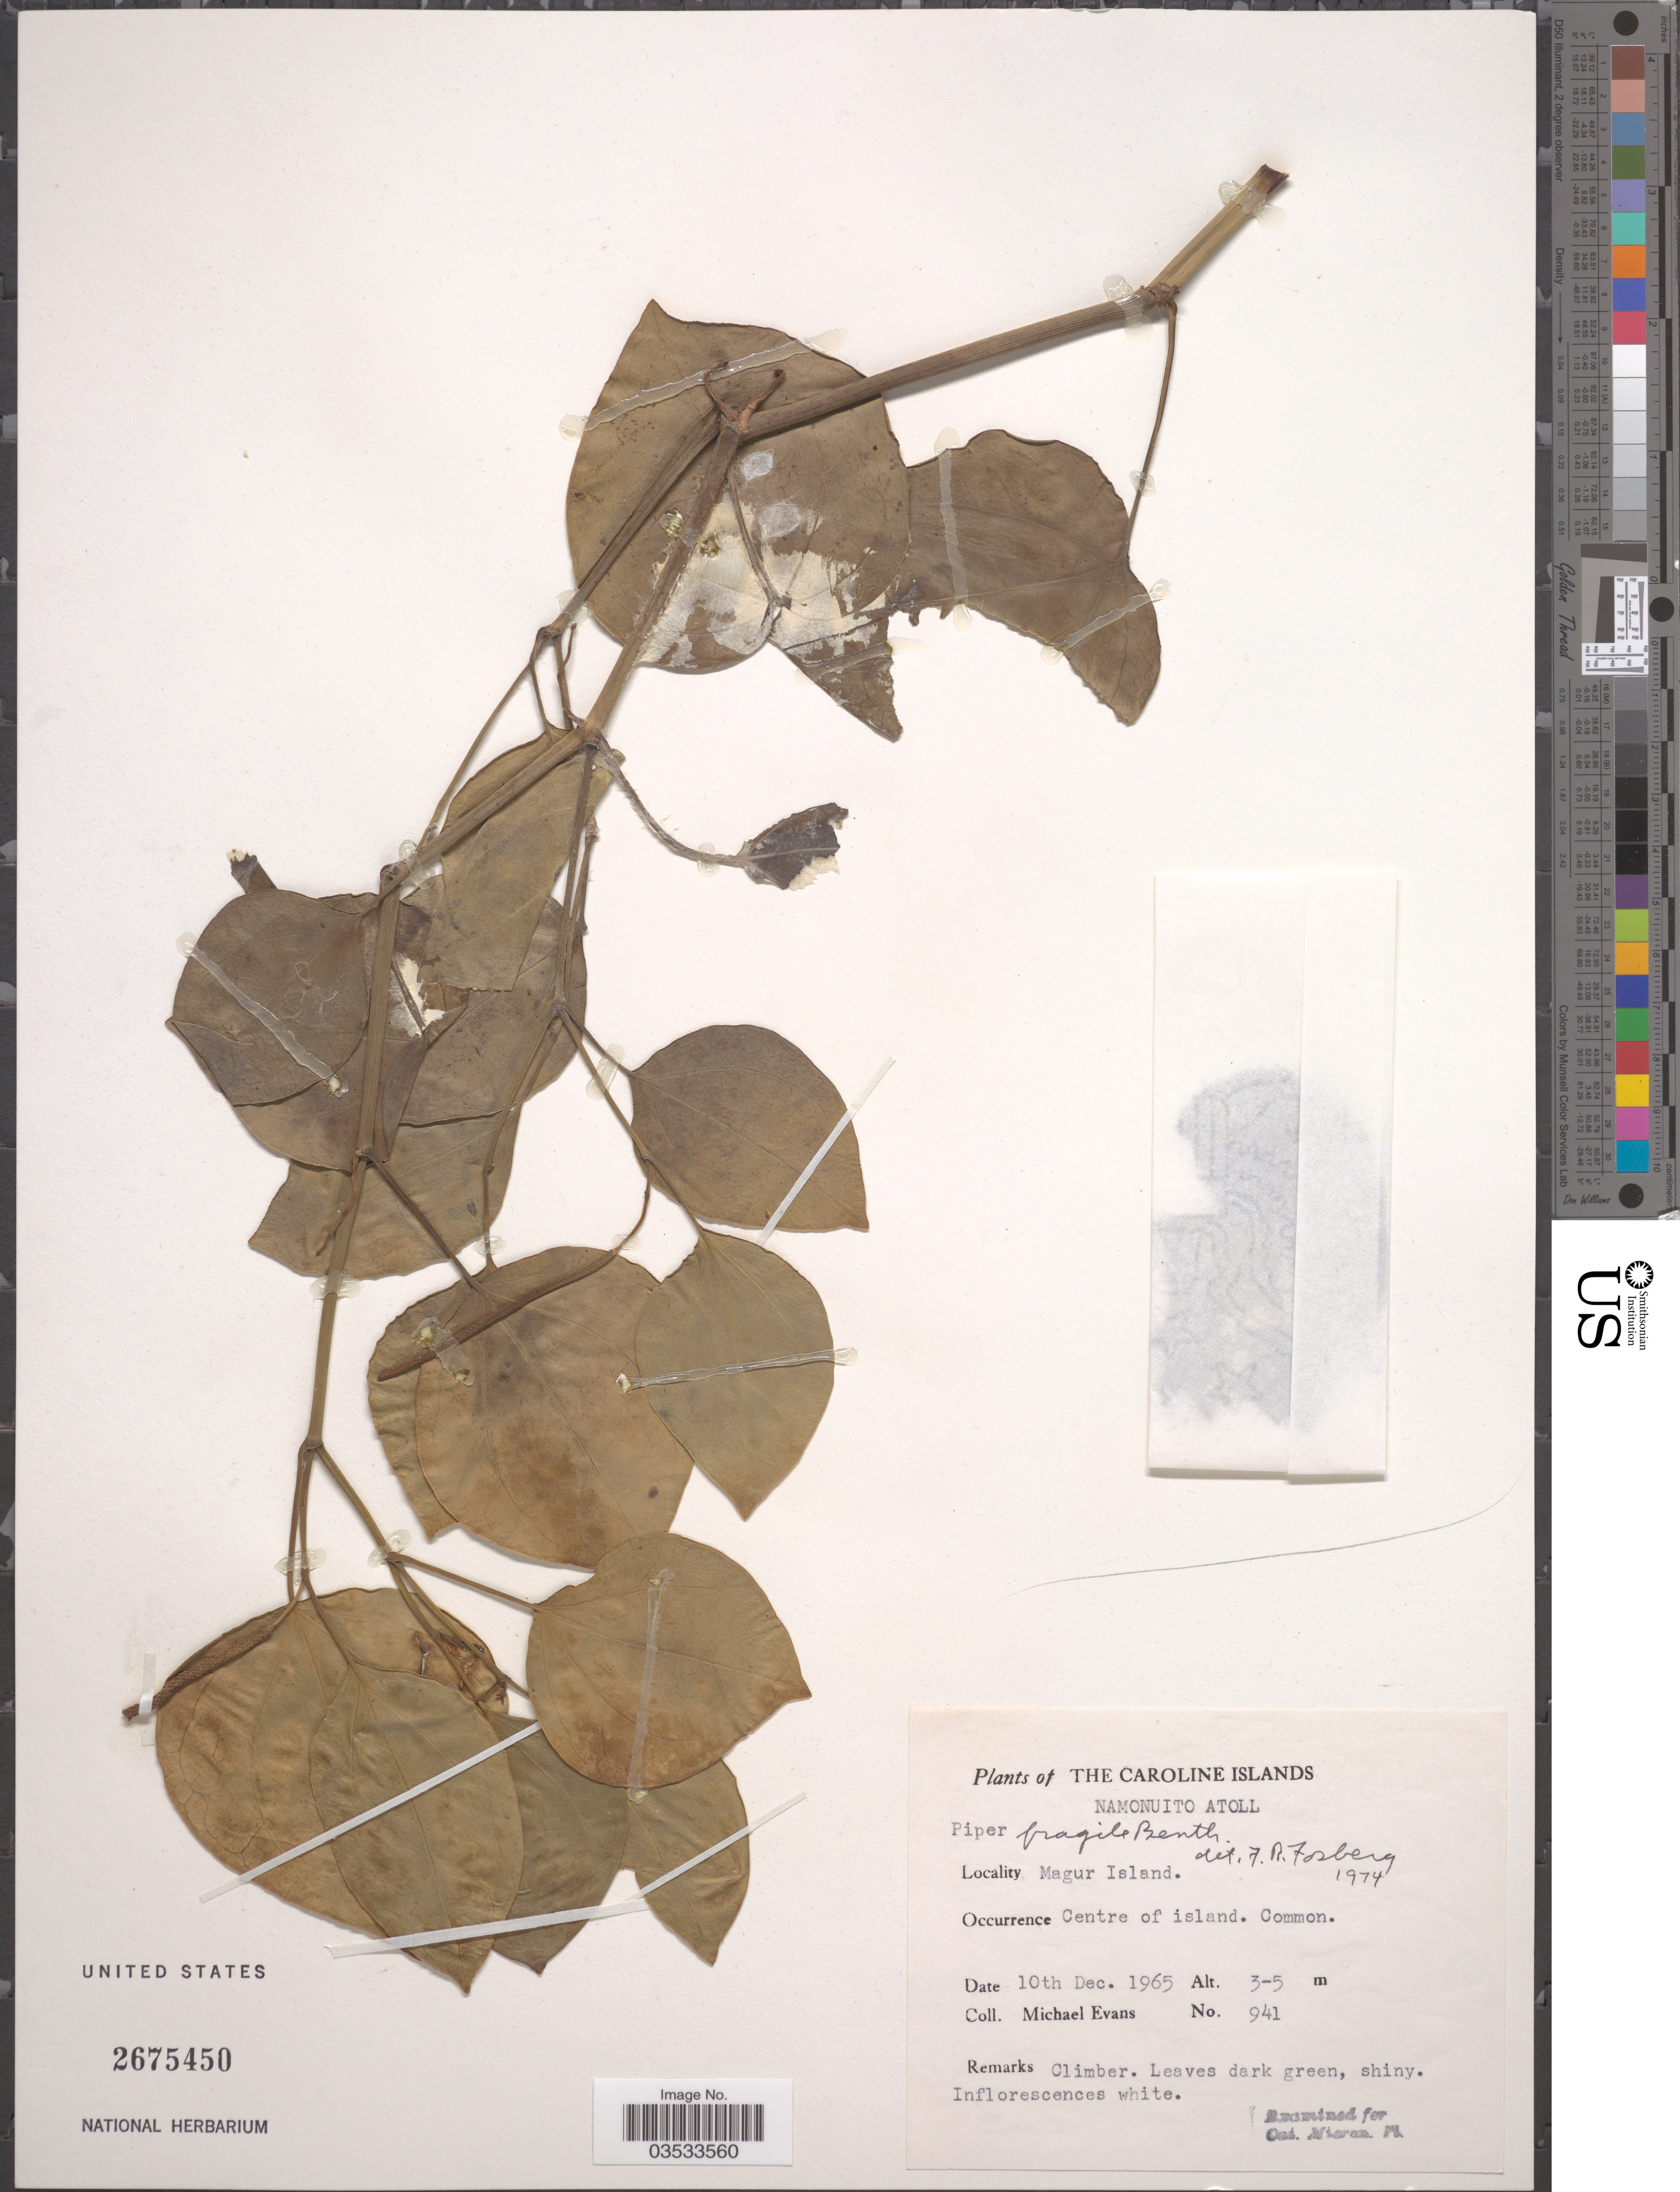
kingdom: Plantae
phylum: Tracheophyta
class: Magnoliopsida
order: Piperales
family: Piperaceae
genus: Piper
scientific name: Piper fragile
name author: Benth.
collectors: M. Evans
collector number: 941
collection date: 1965-12-10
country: Micronesia, Federated States of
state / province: Truk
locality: The Caroline Islands. Namonuito Atoll. Magur Island. Centre of island.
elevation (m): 3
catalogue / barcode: US 2675450